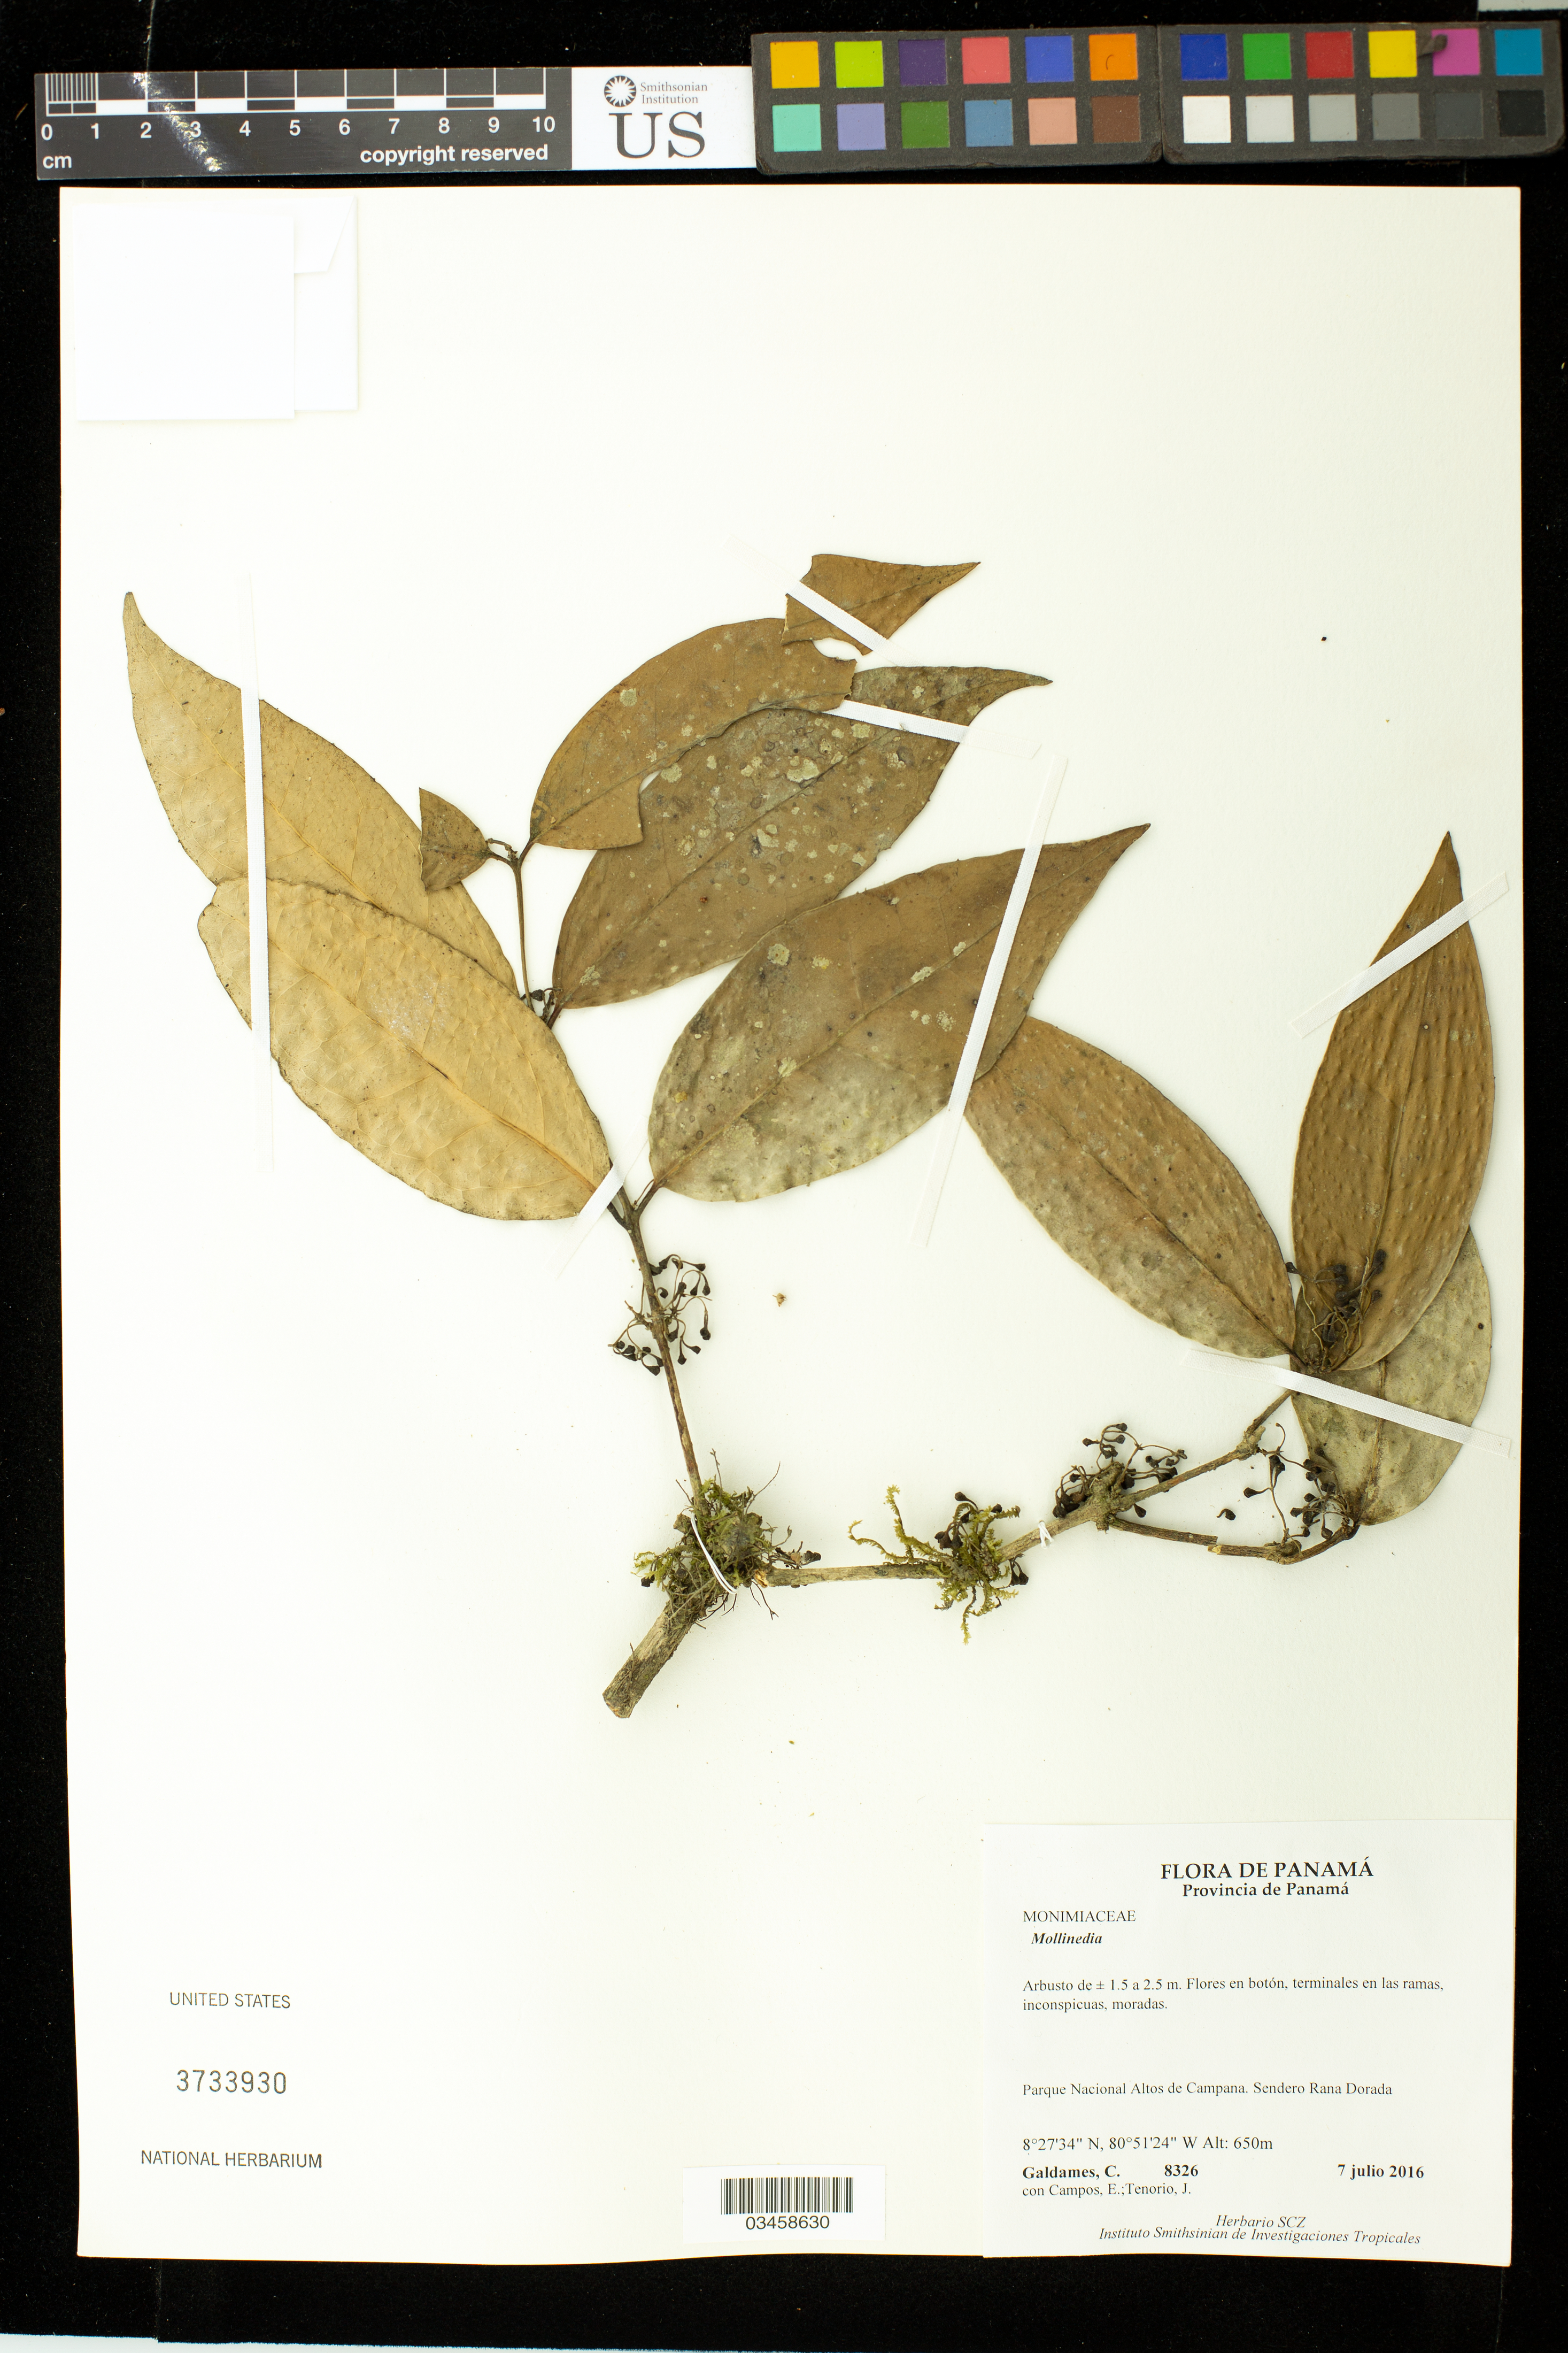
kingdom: Plantae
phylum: Tracheophyta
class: Magnoliopsida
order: Laurales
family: Monimiaceae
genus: Mollinedia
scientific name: Mollinedia sp.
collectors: C. Galdames, E. Campos & J. Tenorio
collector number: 8326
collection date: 2016-07-07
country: Panama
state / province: Panamá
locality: Parque National Altos de Campana. Sendero Rana Dorada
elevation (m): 650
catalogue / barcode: US 3733930